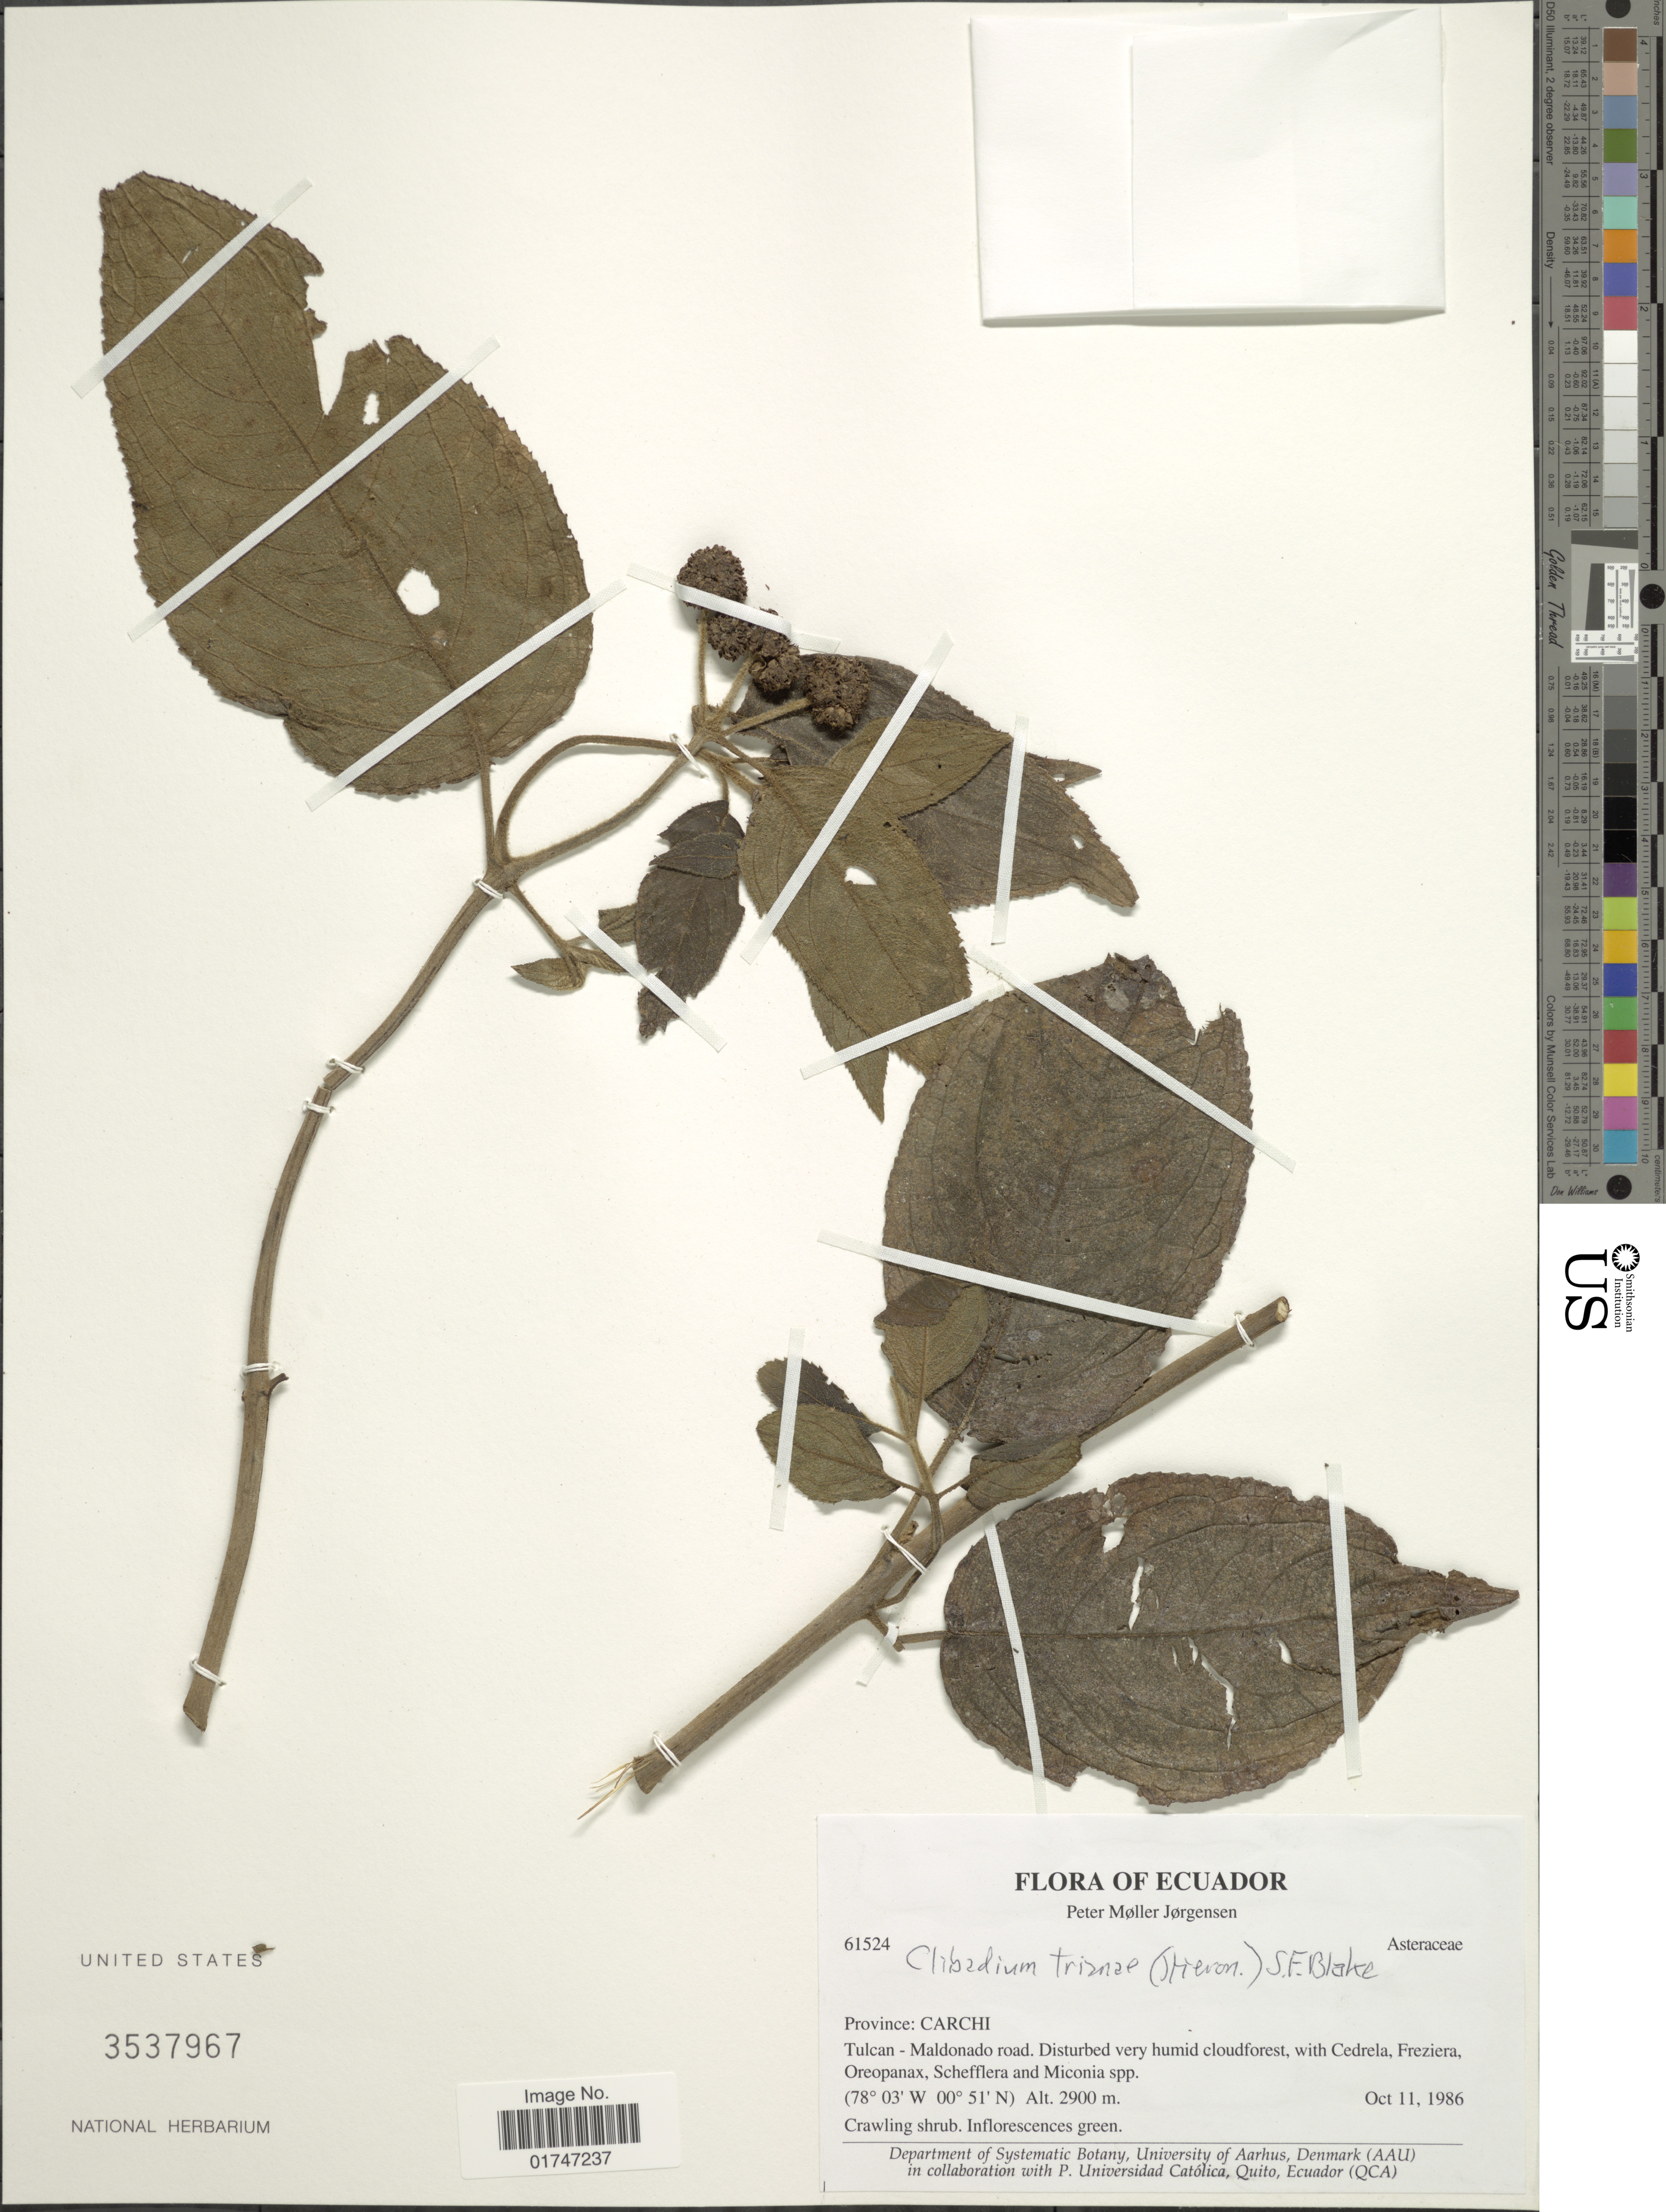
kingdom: Plantae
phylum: Tracheophyta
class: Magnoliopsida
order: Asterales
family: Asteraceae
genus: Clibadium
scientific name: Clibadium trianae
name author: (Hieron.) S.F. Blake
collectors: P. M. Jørgensen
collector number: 61524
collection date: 1986-10-11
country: Ecuador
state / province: Carchi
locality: Province: Carchi. Tulcan - Maldonado road.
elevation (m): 2900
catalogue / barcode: US 3537967